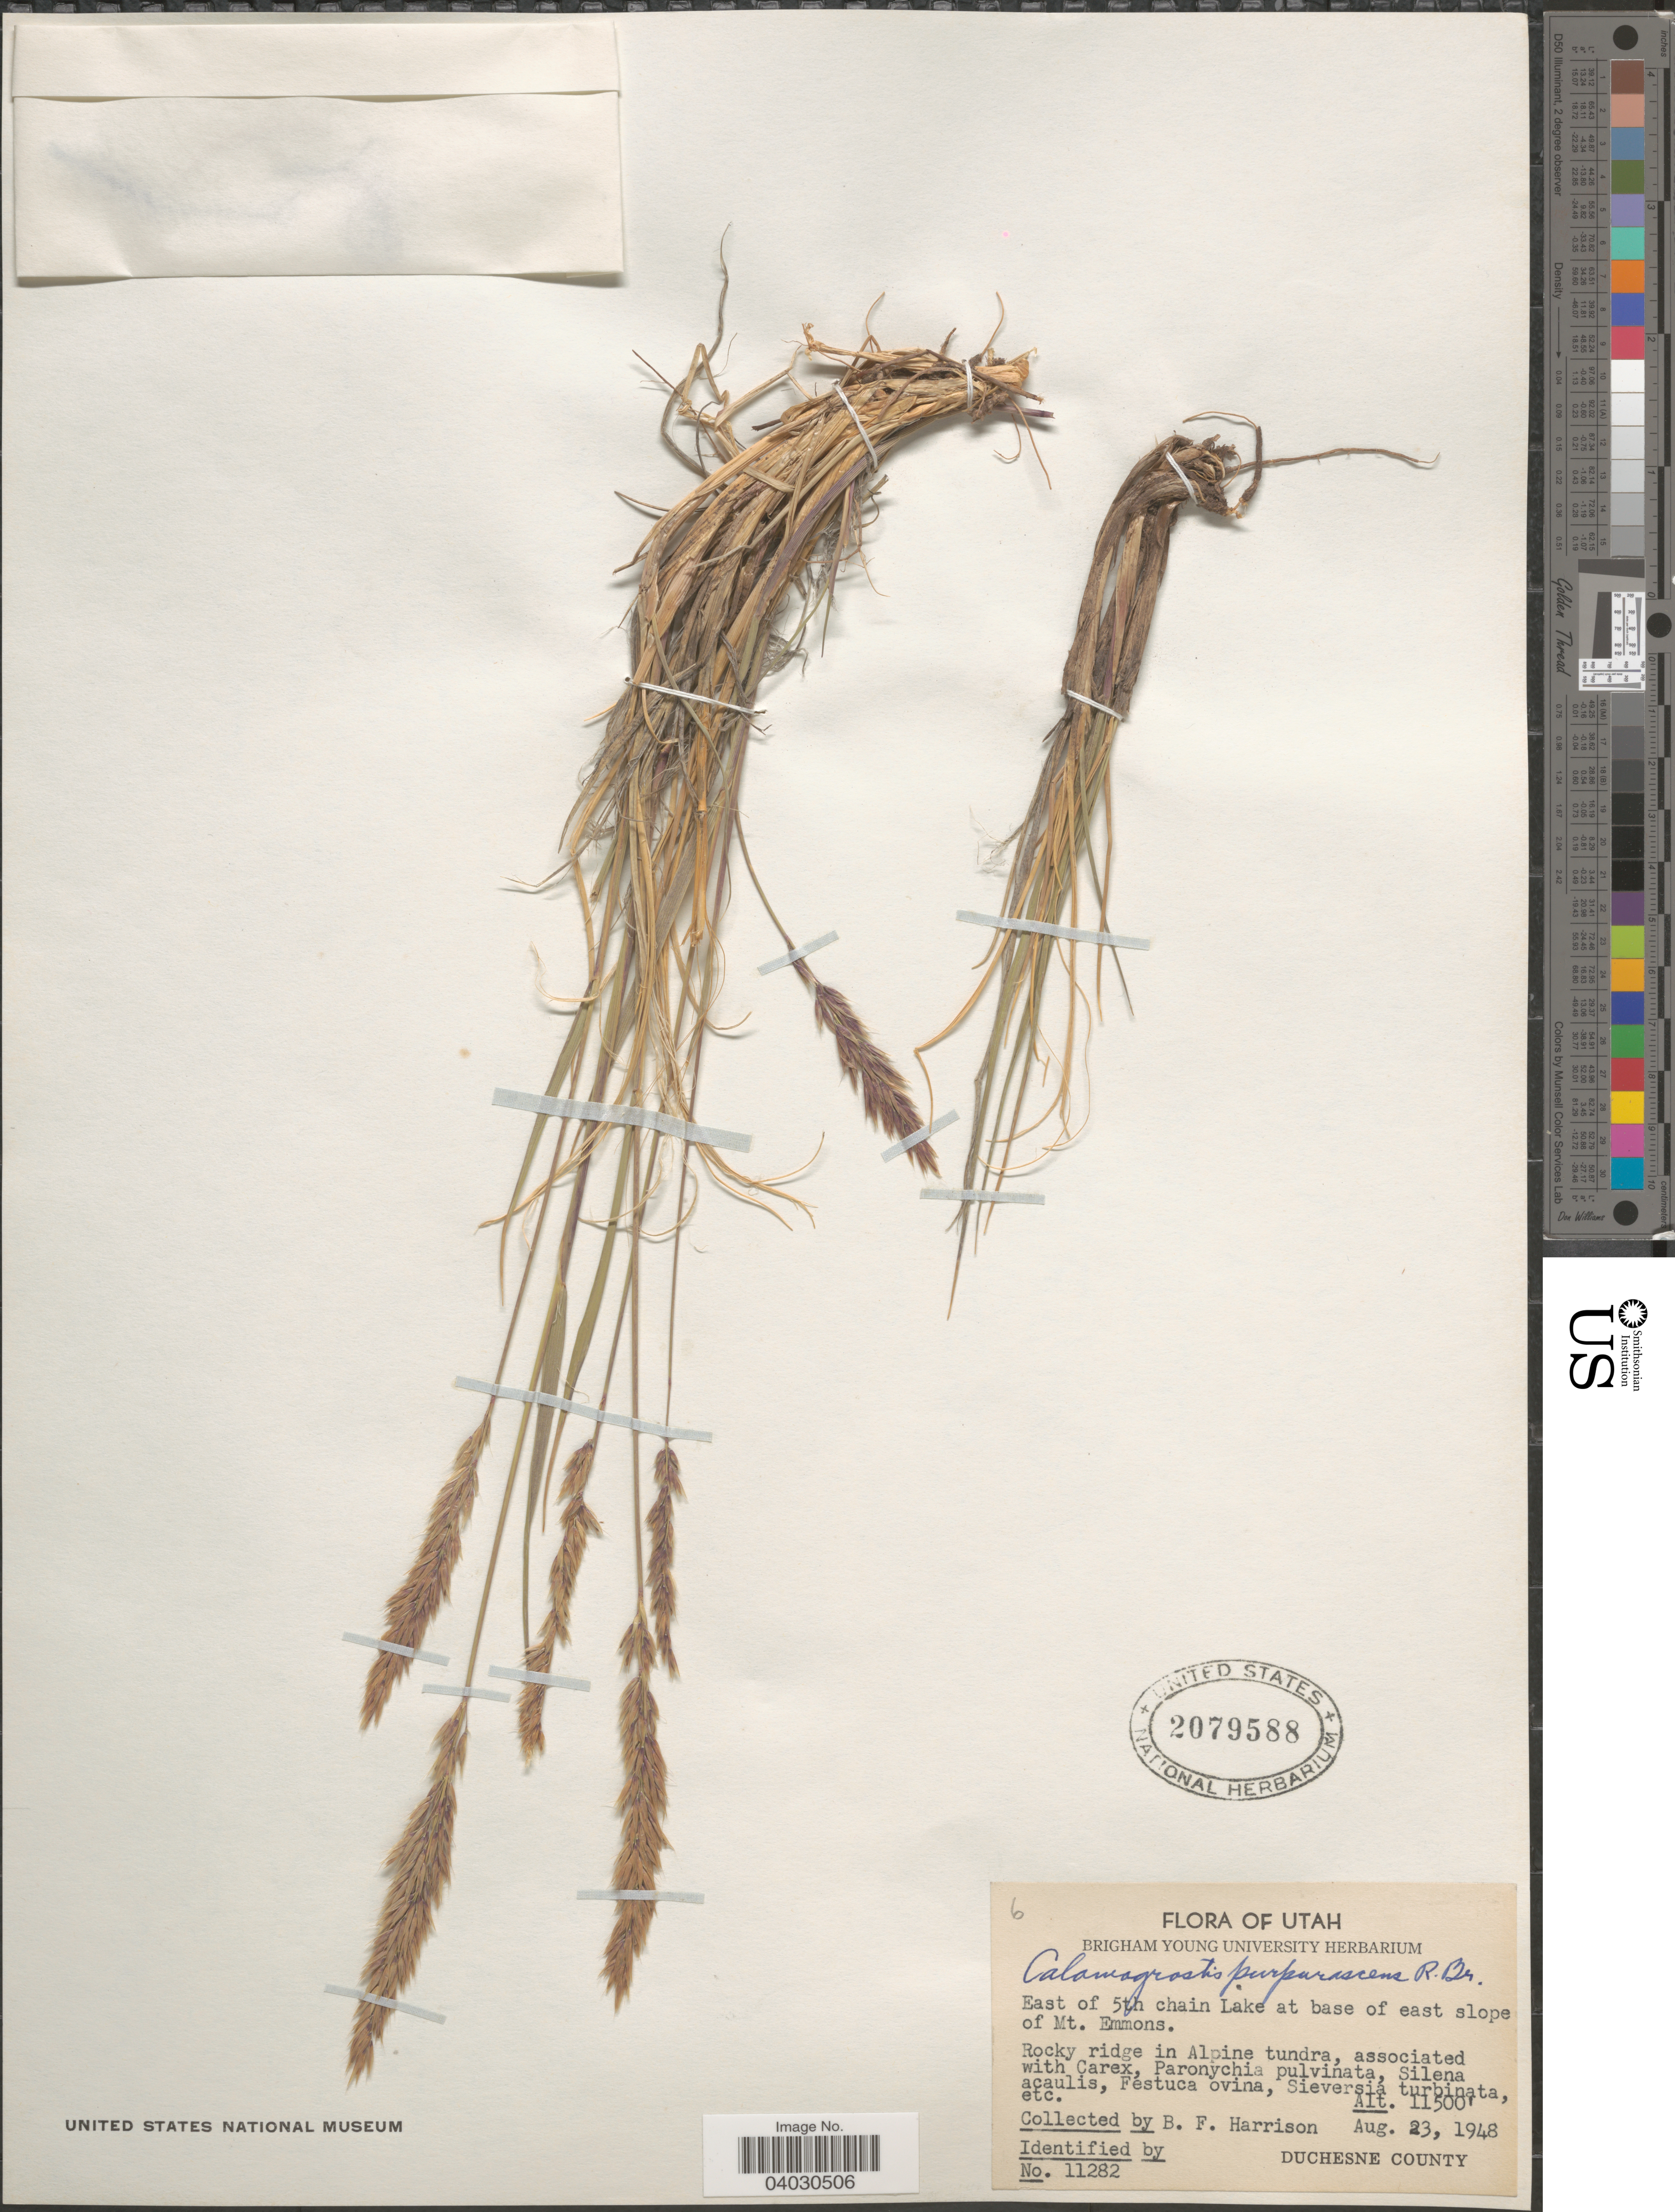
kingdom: Plantae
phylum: Tracheophyta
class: Liliopsida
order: Poales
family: Poaceae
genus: Calamagrostis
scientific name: Calamagrostis purpurascens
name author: R. Br.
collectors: B. F. Harrison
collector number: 11282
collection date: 1948-08-23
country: United States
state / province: Utah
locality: East of 5th chain Lake at base of east slope of Mt. Emmons. Rocky ridge in Alpine tundra. Duchesne County.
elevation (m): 3505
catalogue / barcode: US 2079588